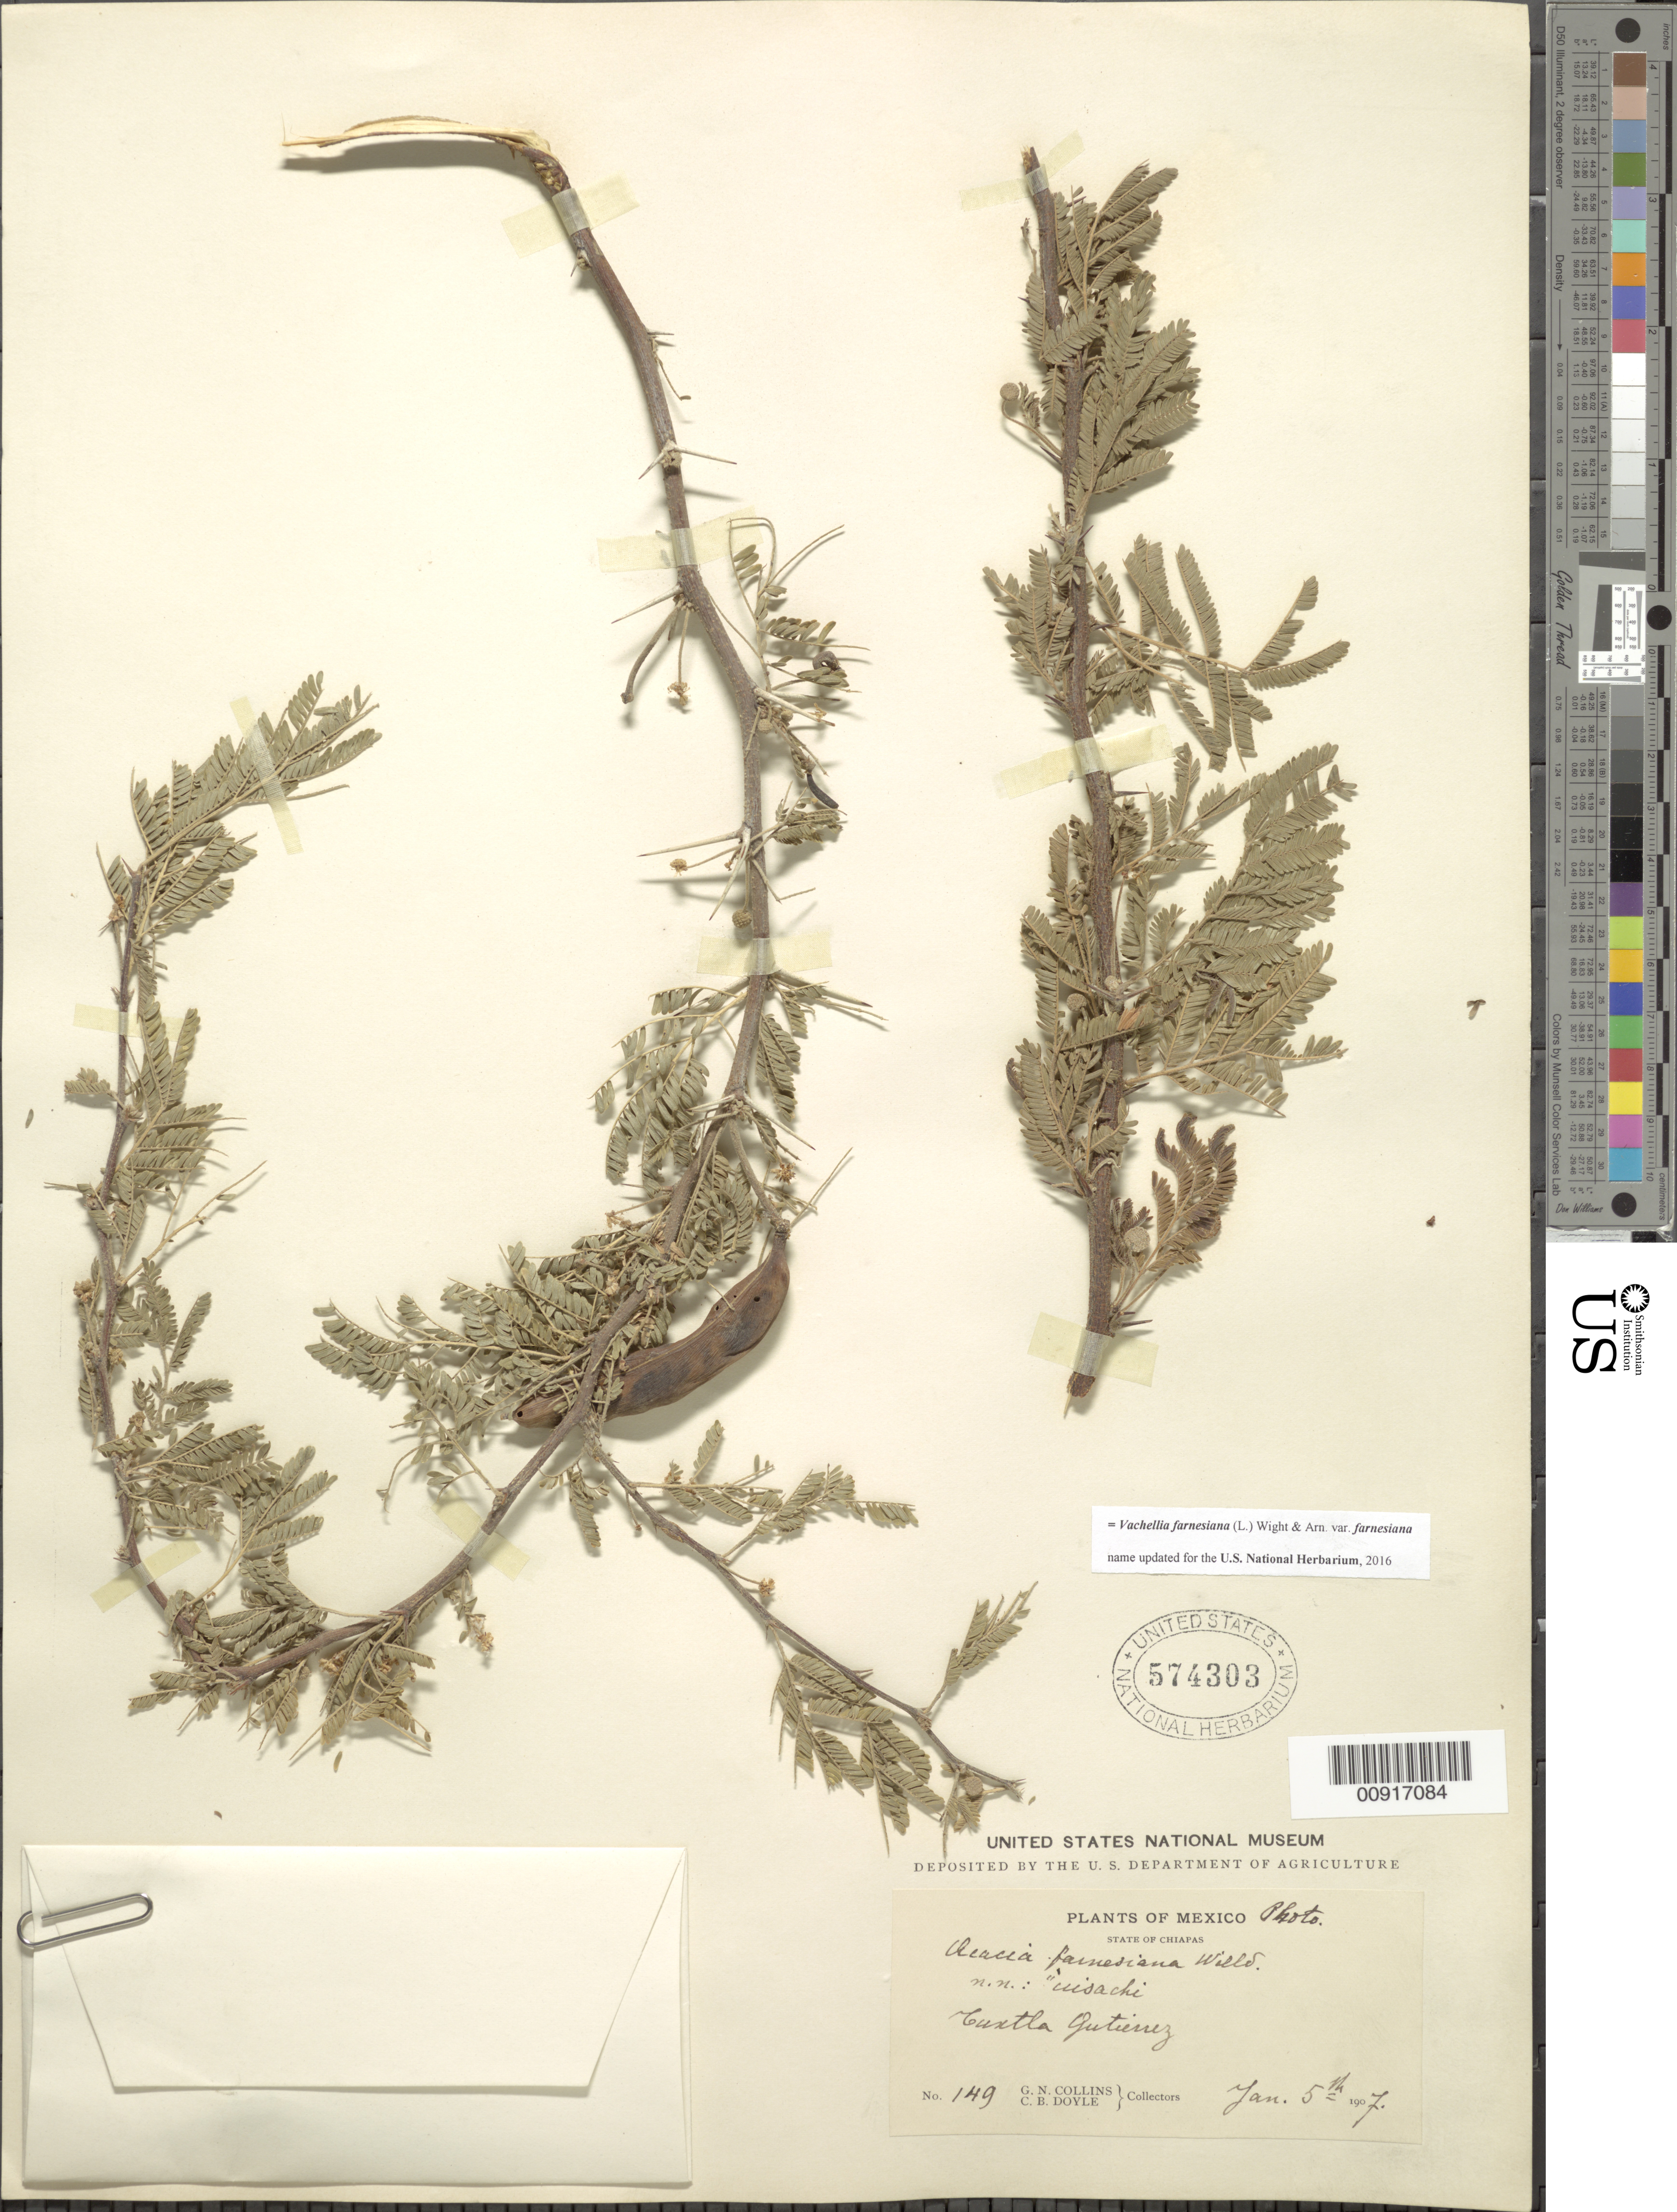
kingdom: Plantae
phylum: Tracheophyta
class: Magnoliopsida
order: Fabales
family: Fabaceae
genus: Vachellia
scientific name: Vachellia farnesiana var. farnesiana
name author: (L.) Wight & Arn.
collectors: G. N. Collins & C. Doyle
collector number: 149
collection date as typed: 05 Jan 1907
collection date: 1907-01-05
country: Mexico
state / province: Chiapas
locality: Tuxtla Gutiérrez, State of Chipas.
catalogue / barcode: US 574303